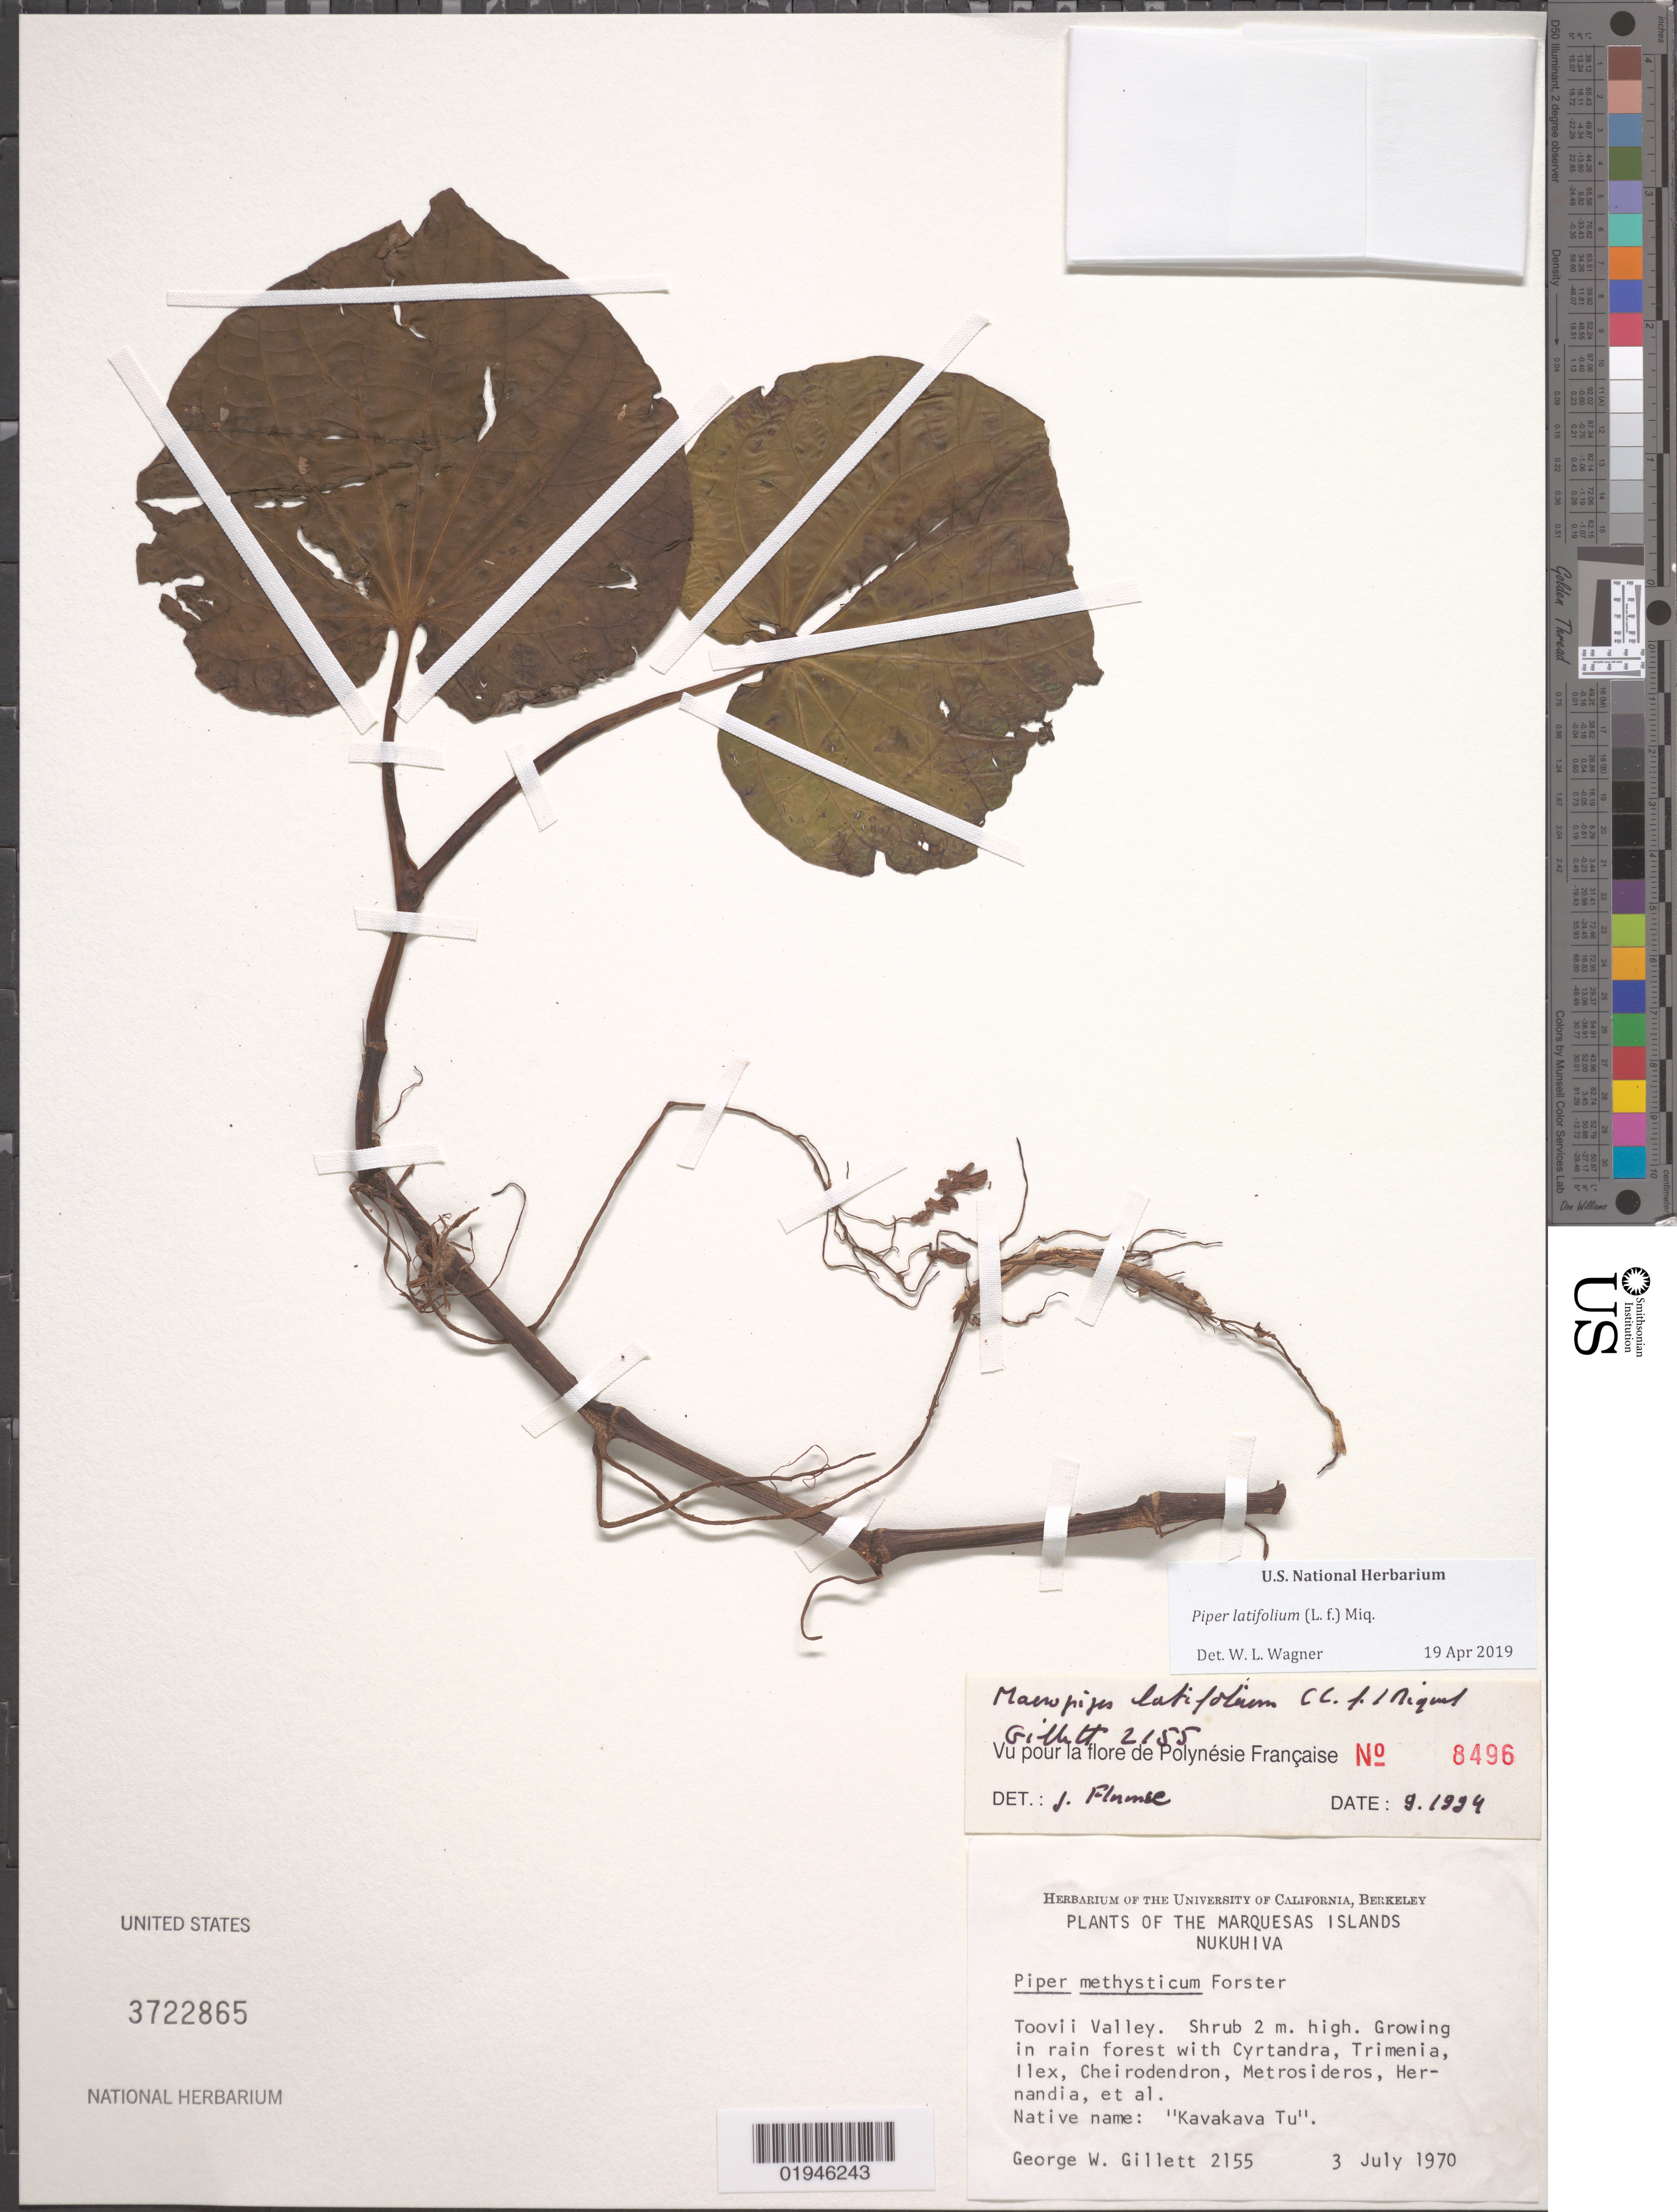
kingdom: Plantae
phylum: Tracheophyta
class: Magnoliopsida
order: Piperales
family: Piperaceae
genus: Piper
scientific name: Piper latifolium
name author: L. f.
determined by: Wagner, W. L., (BOT), Smithsonian Institution - National Museum of Natural History (UNITED STATES)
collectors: G. Gillett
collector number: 2155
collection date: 1970-07-03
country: French Polynesia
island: Nuku Hiva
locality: Toovii Valley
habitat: In rain forest with Cyrtandra, Trimenia, Ilex, Cheirodendron, Metrosideros, Hernandia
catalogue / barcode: US 3722865